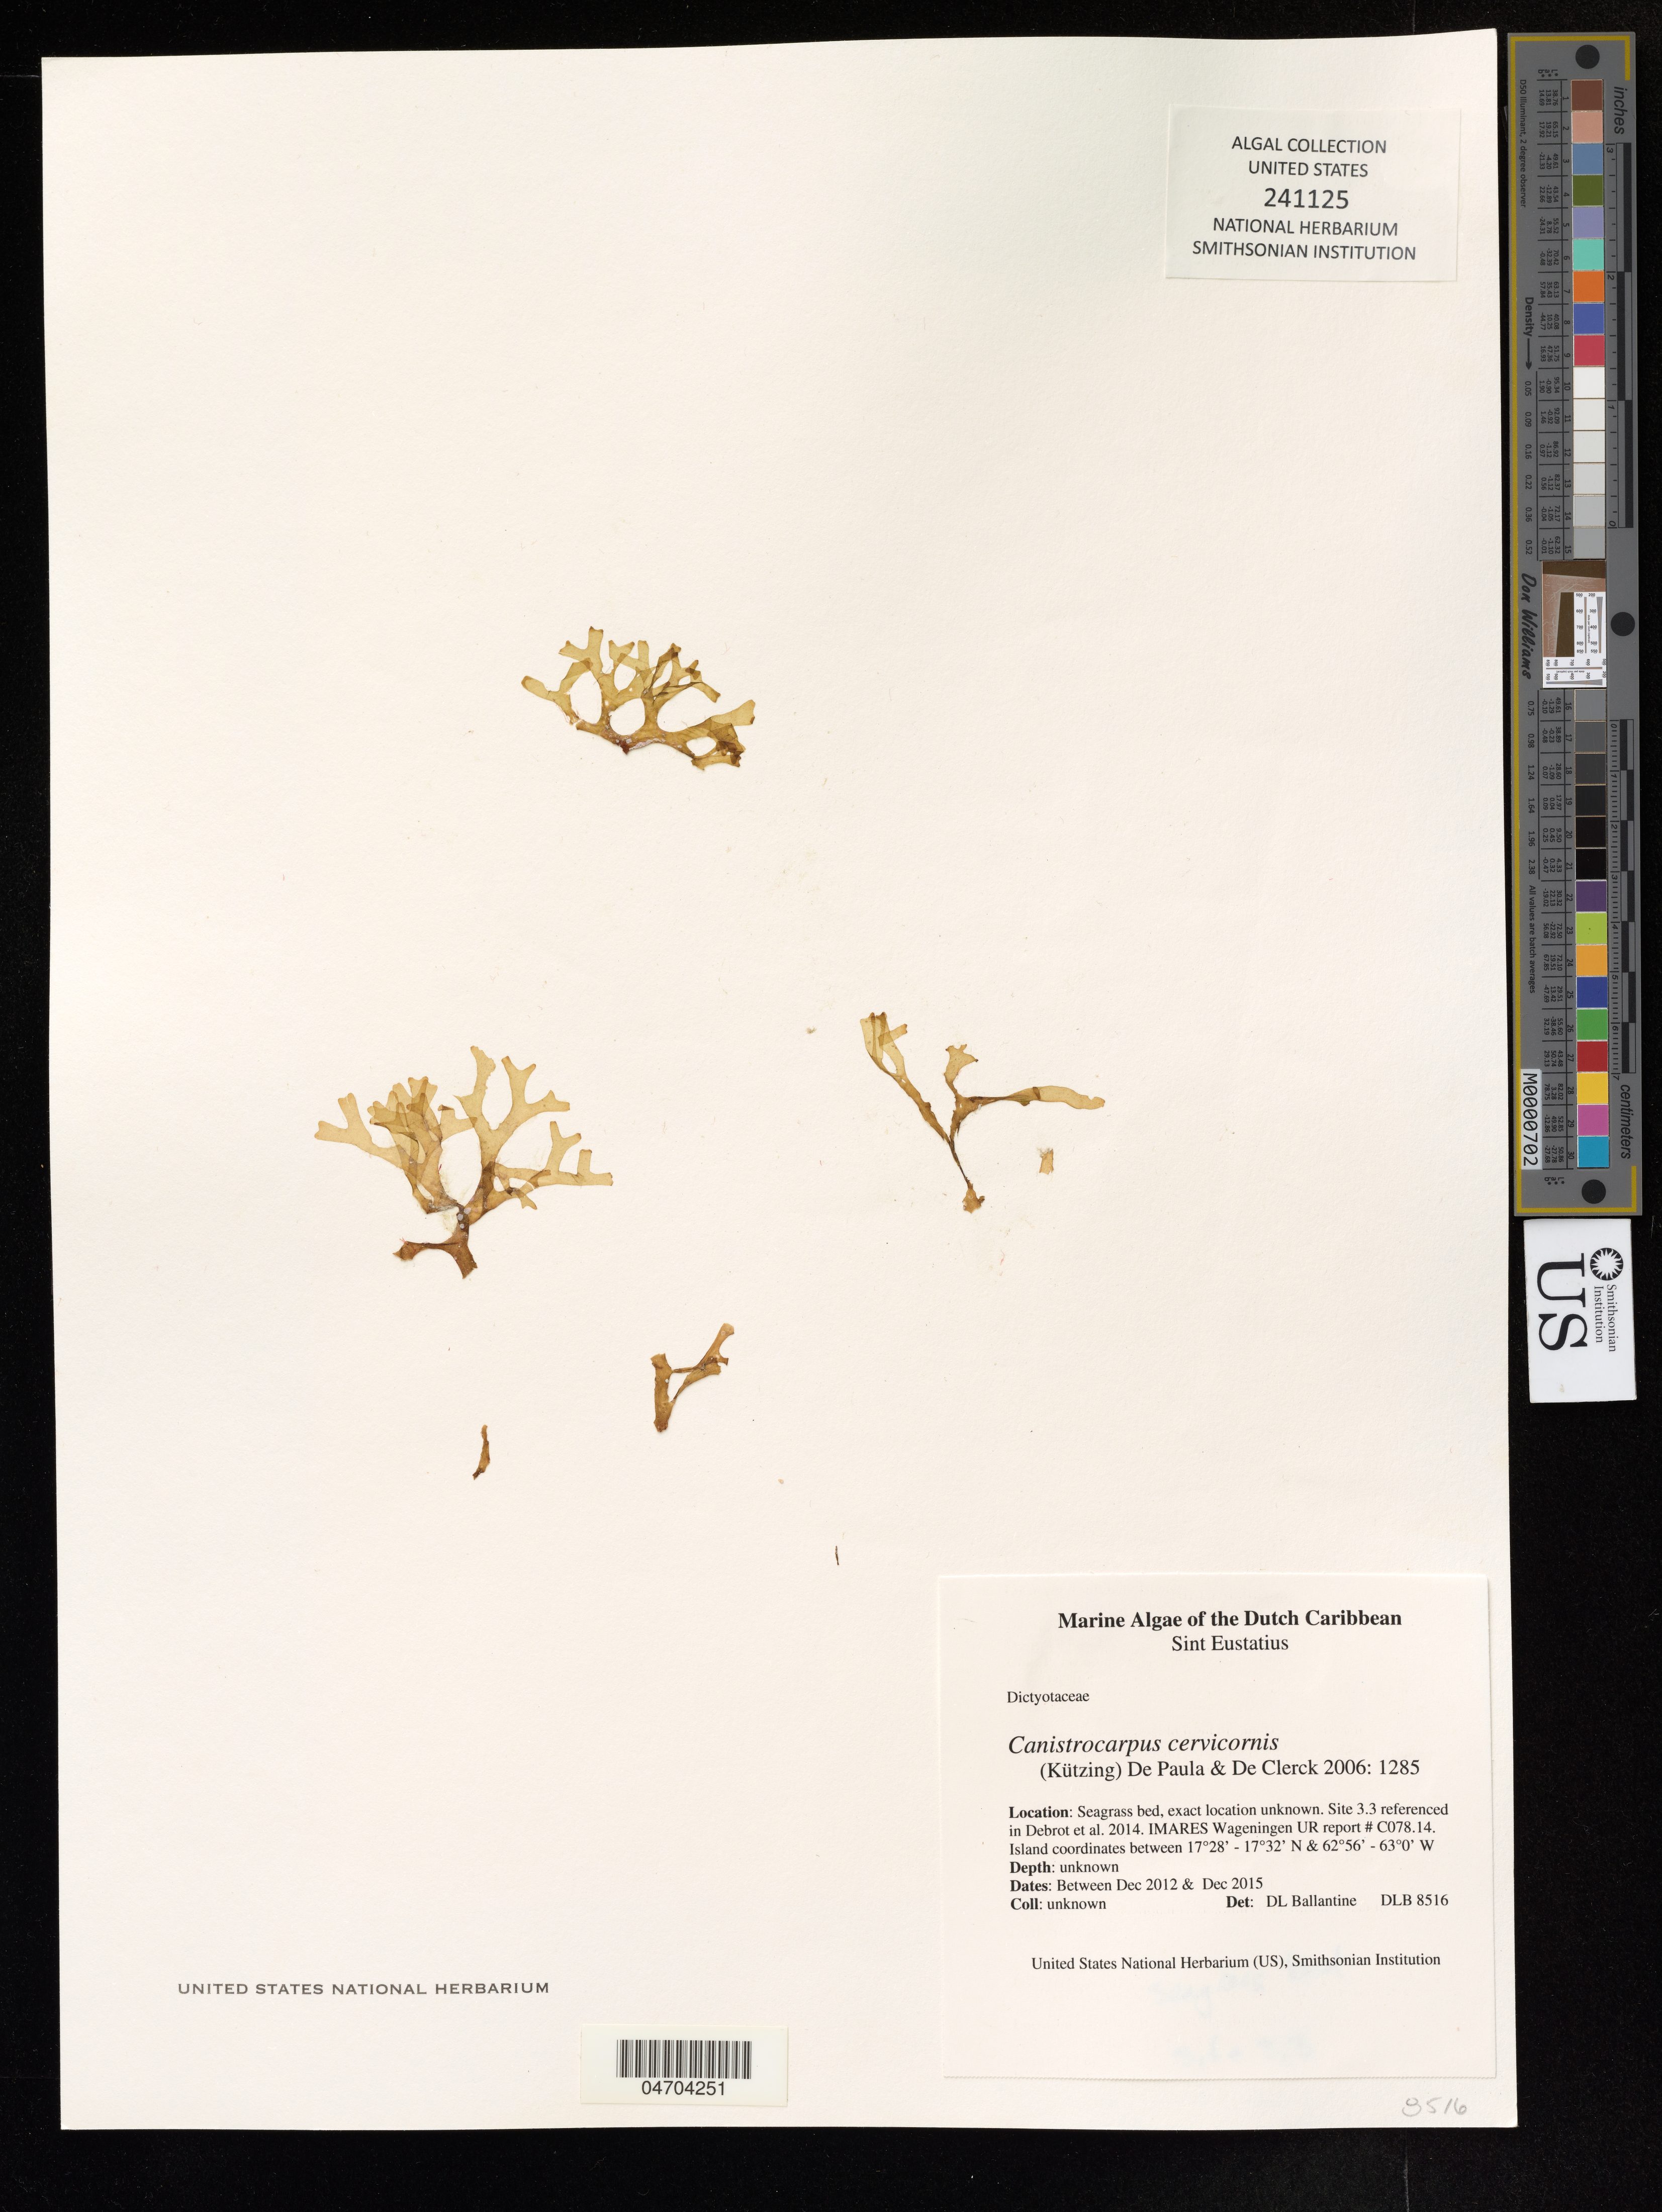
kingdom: Chromista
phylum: Ochrophyta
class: Phaeophyceae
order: Dictyotales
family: Dictyotaceae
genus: Canistrocarpus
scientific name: Canistrocarpus cervicornis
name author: (Kütz.) De Paula & De Clerck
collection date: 2012-12/2015-12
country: Netherlands Antilles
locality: The Dutch Caribbean Sint Eustatius.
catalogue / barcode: US 241125